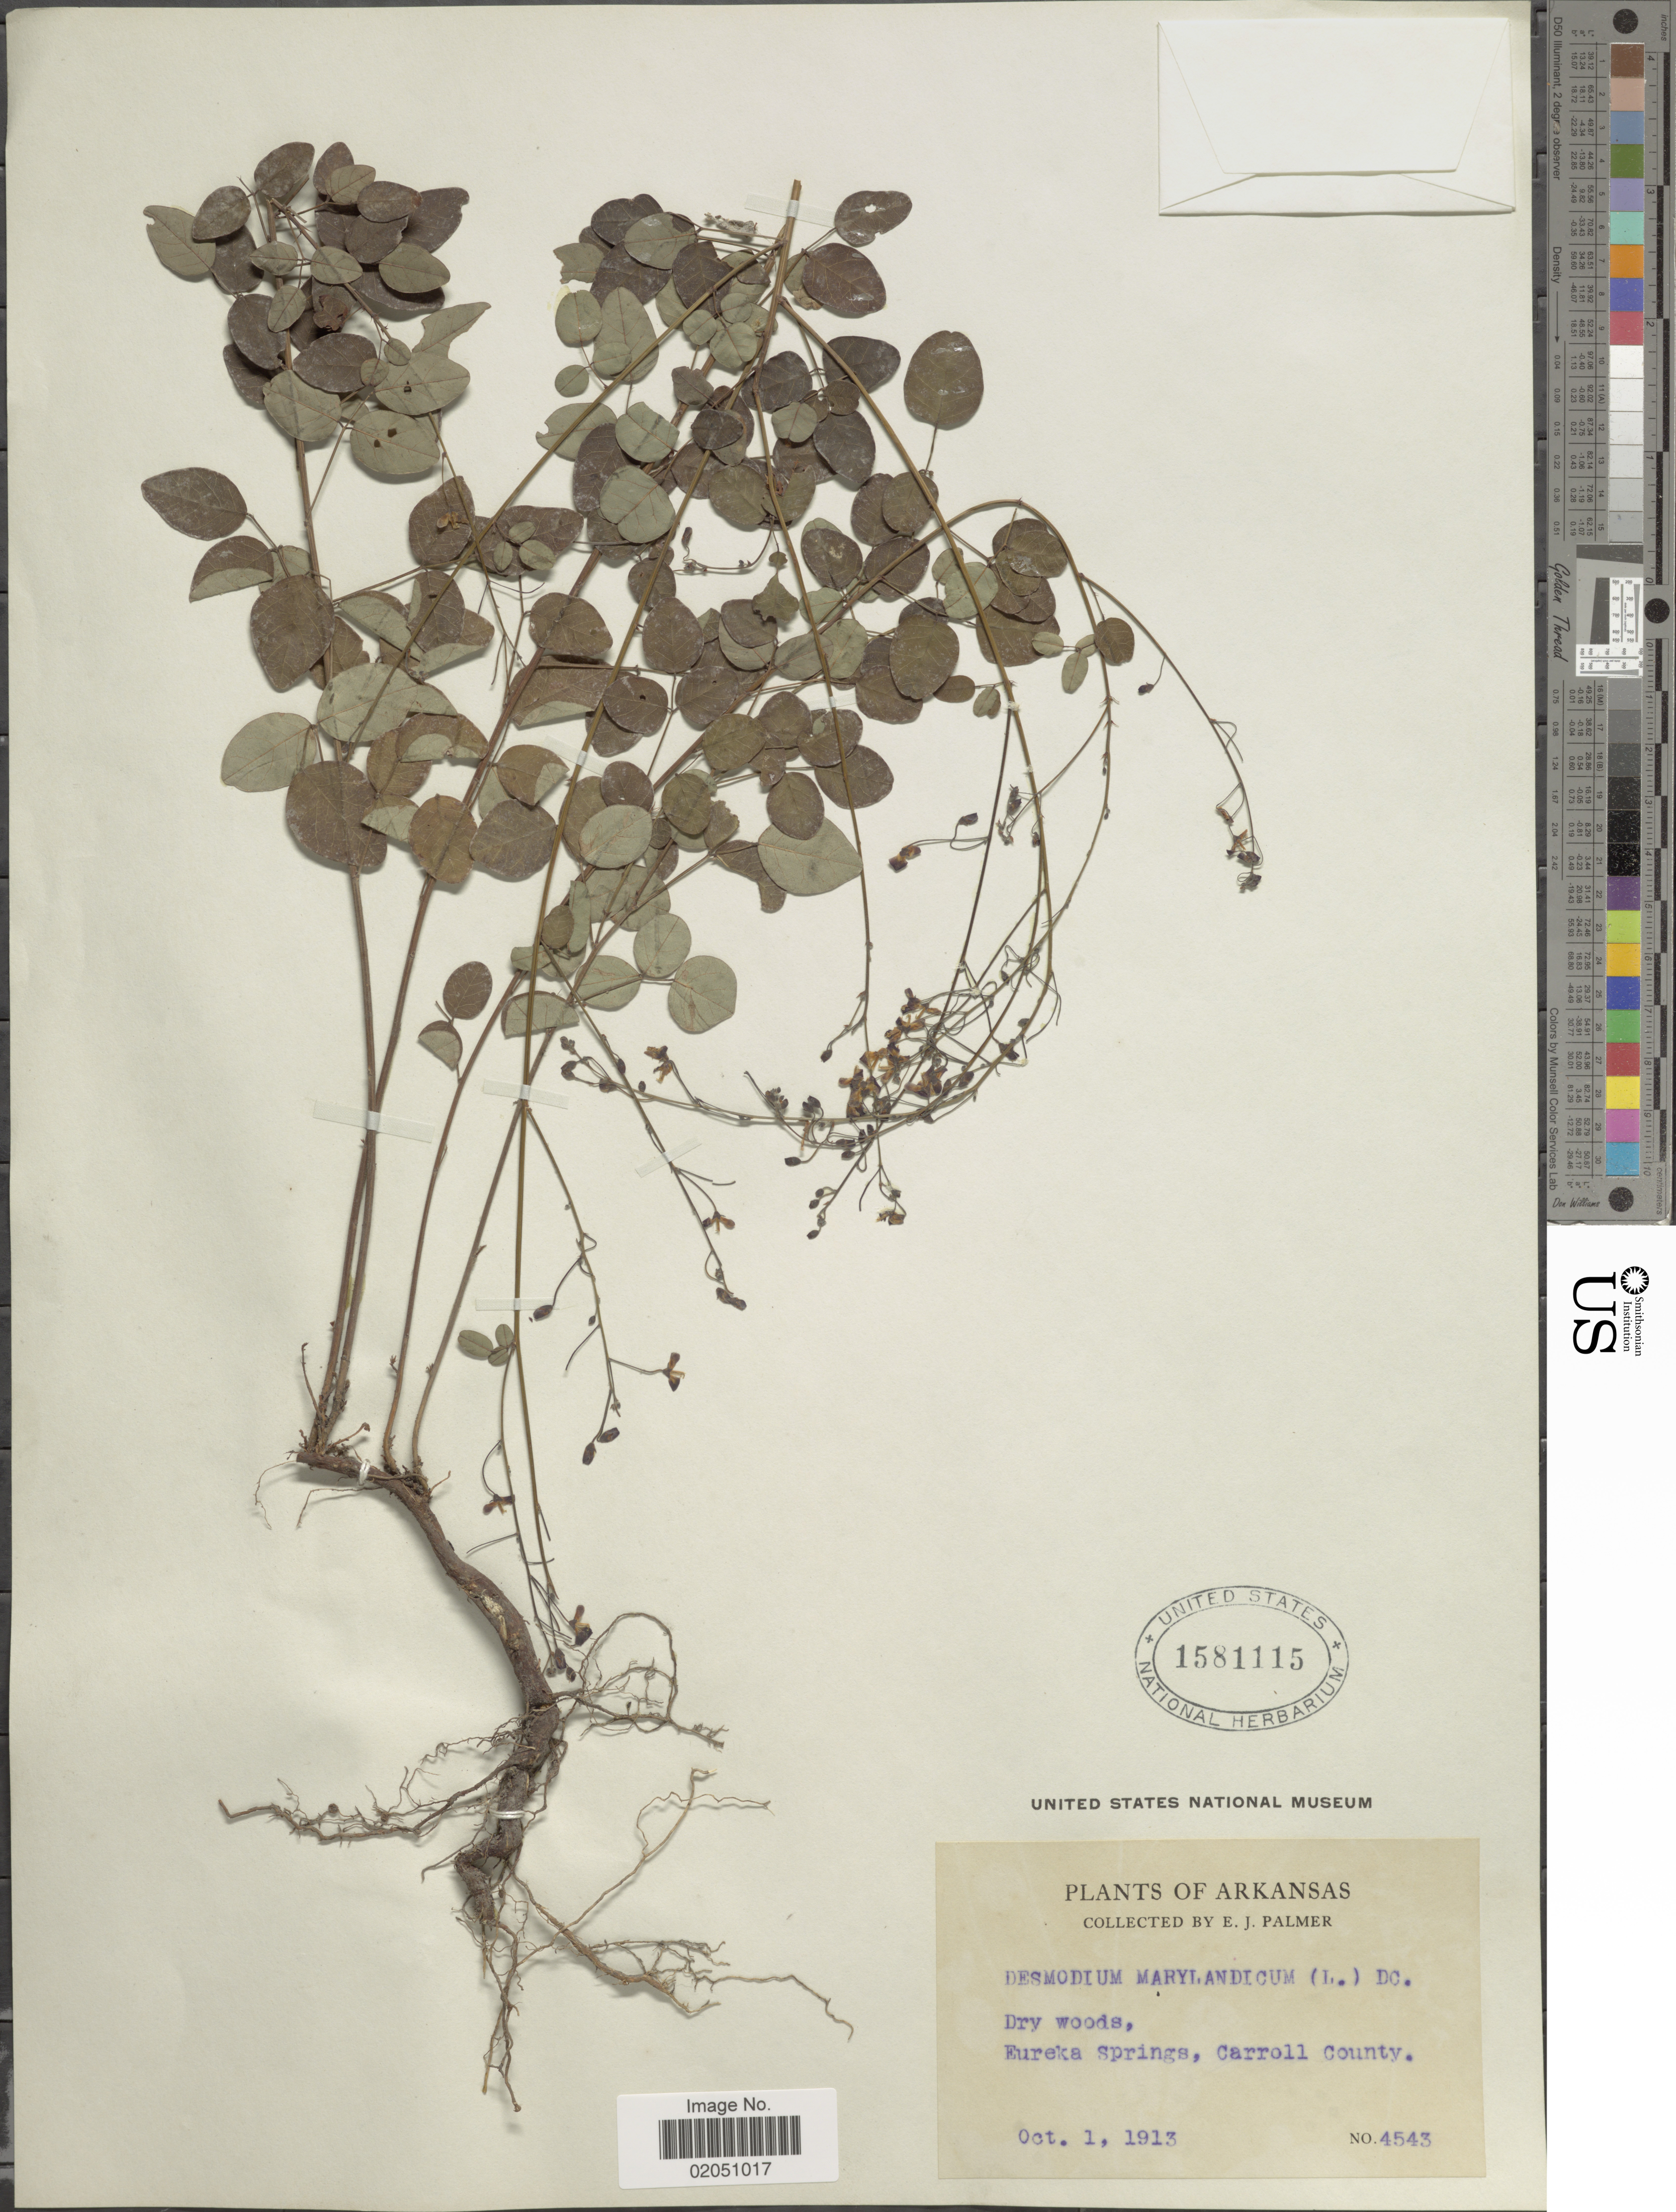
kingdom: Plantae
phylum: Tracheophyta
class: Magnoliopsida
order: Fabales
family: Fabaceae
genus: Desmodium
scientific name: Desmodium marilandicum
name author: Darl.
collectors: E. J. Palmer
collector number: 4543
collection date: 1913-10-01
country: United States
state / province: Arkansas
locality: Dry woods, Eureka Springs, Carroll County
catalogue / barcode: US 1581115